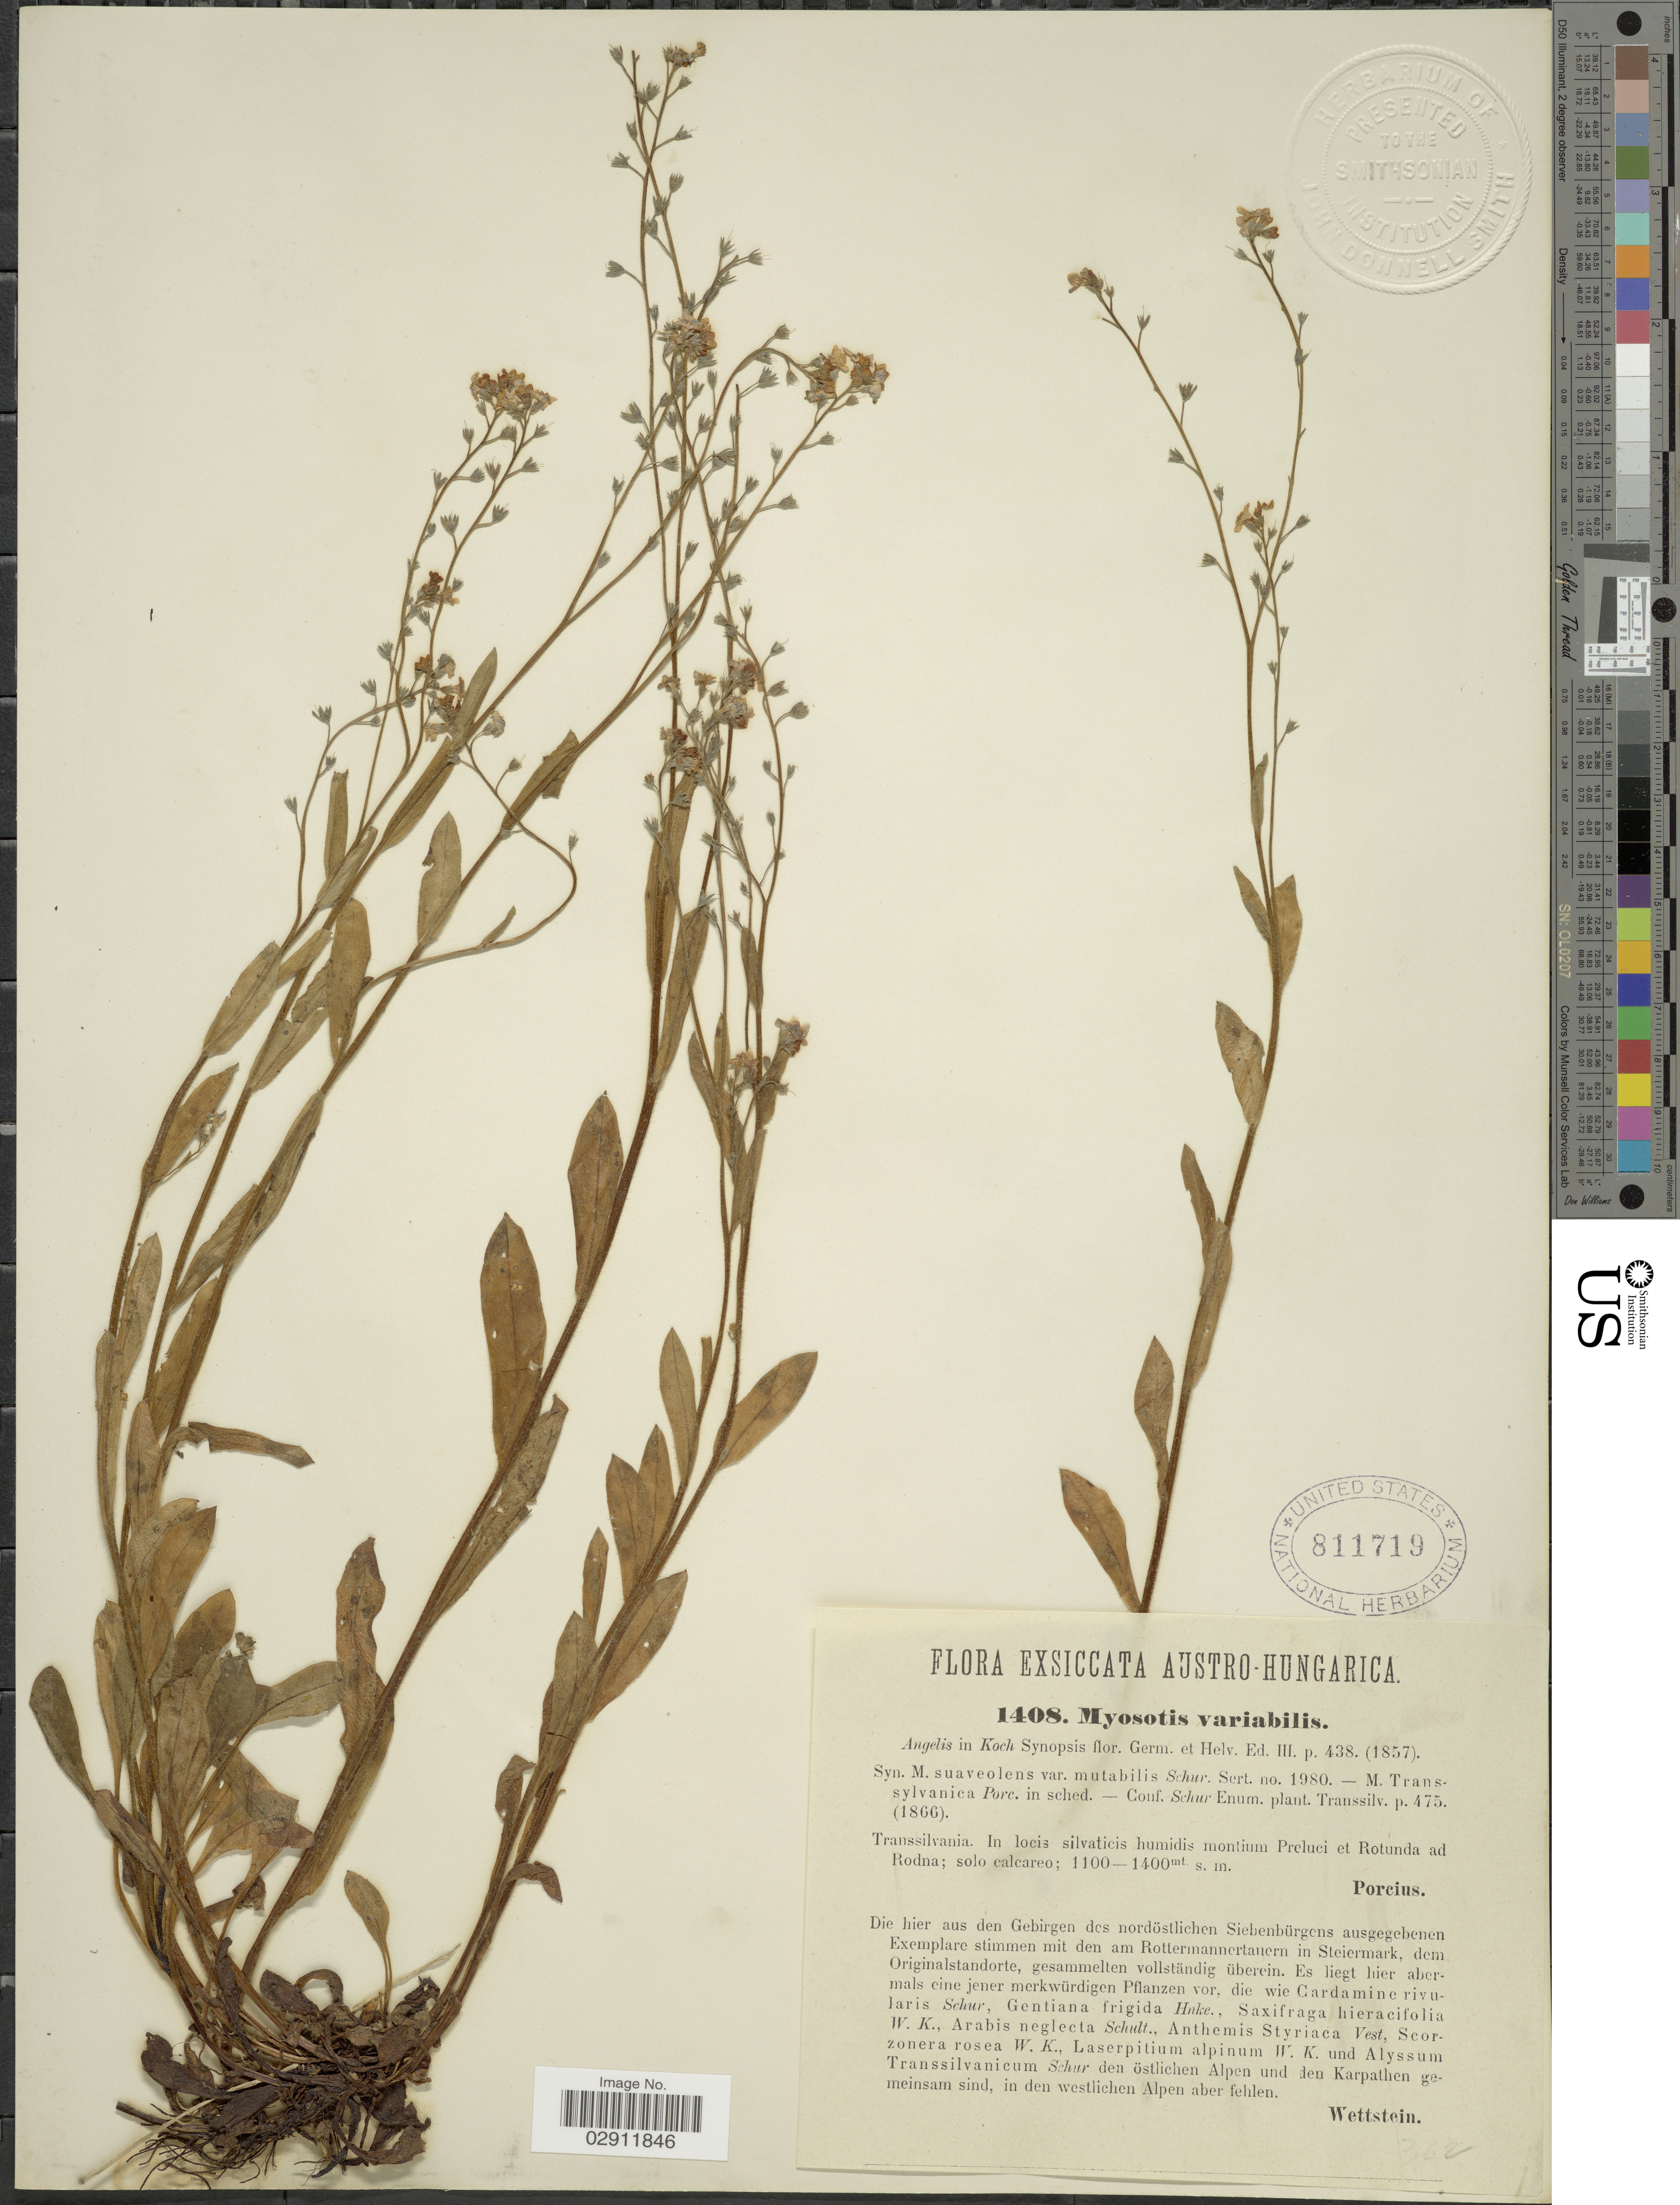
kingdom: Plantae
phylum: Tracheophyta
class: Magnoliopsida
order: Boraginales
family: Boraginaceae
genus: Myosotis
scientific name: Myosotis variabilis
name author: P.Angelis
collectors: F. Porcius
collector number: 1408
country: Romania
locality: Austro-Hungarica. Transsilvania. In locis silvaticis humidis montium Preluci et Rotunda ad Rodna.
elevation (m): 1100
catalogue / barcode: US 811719